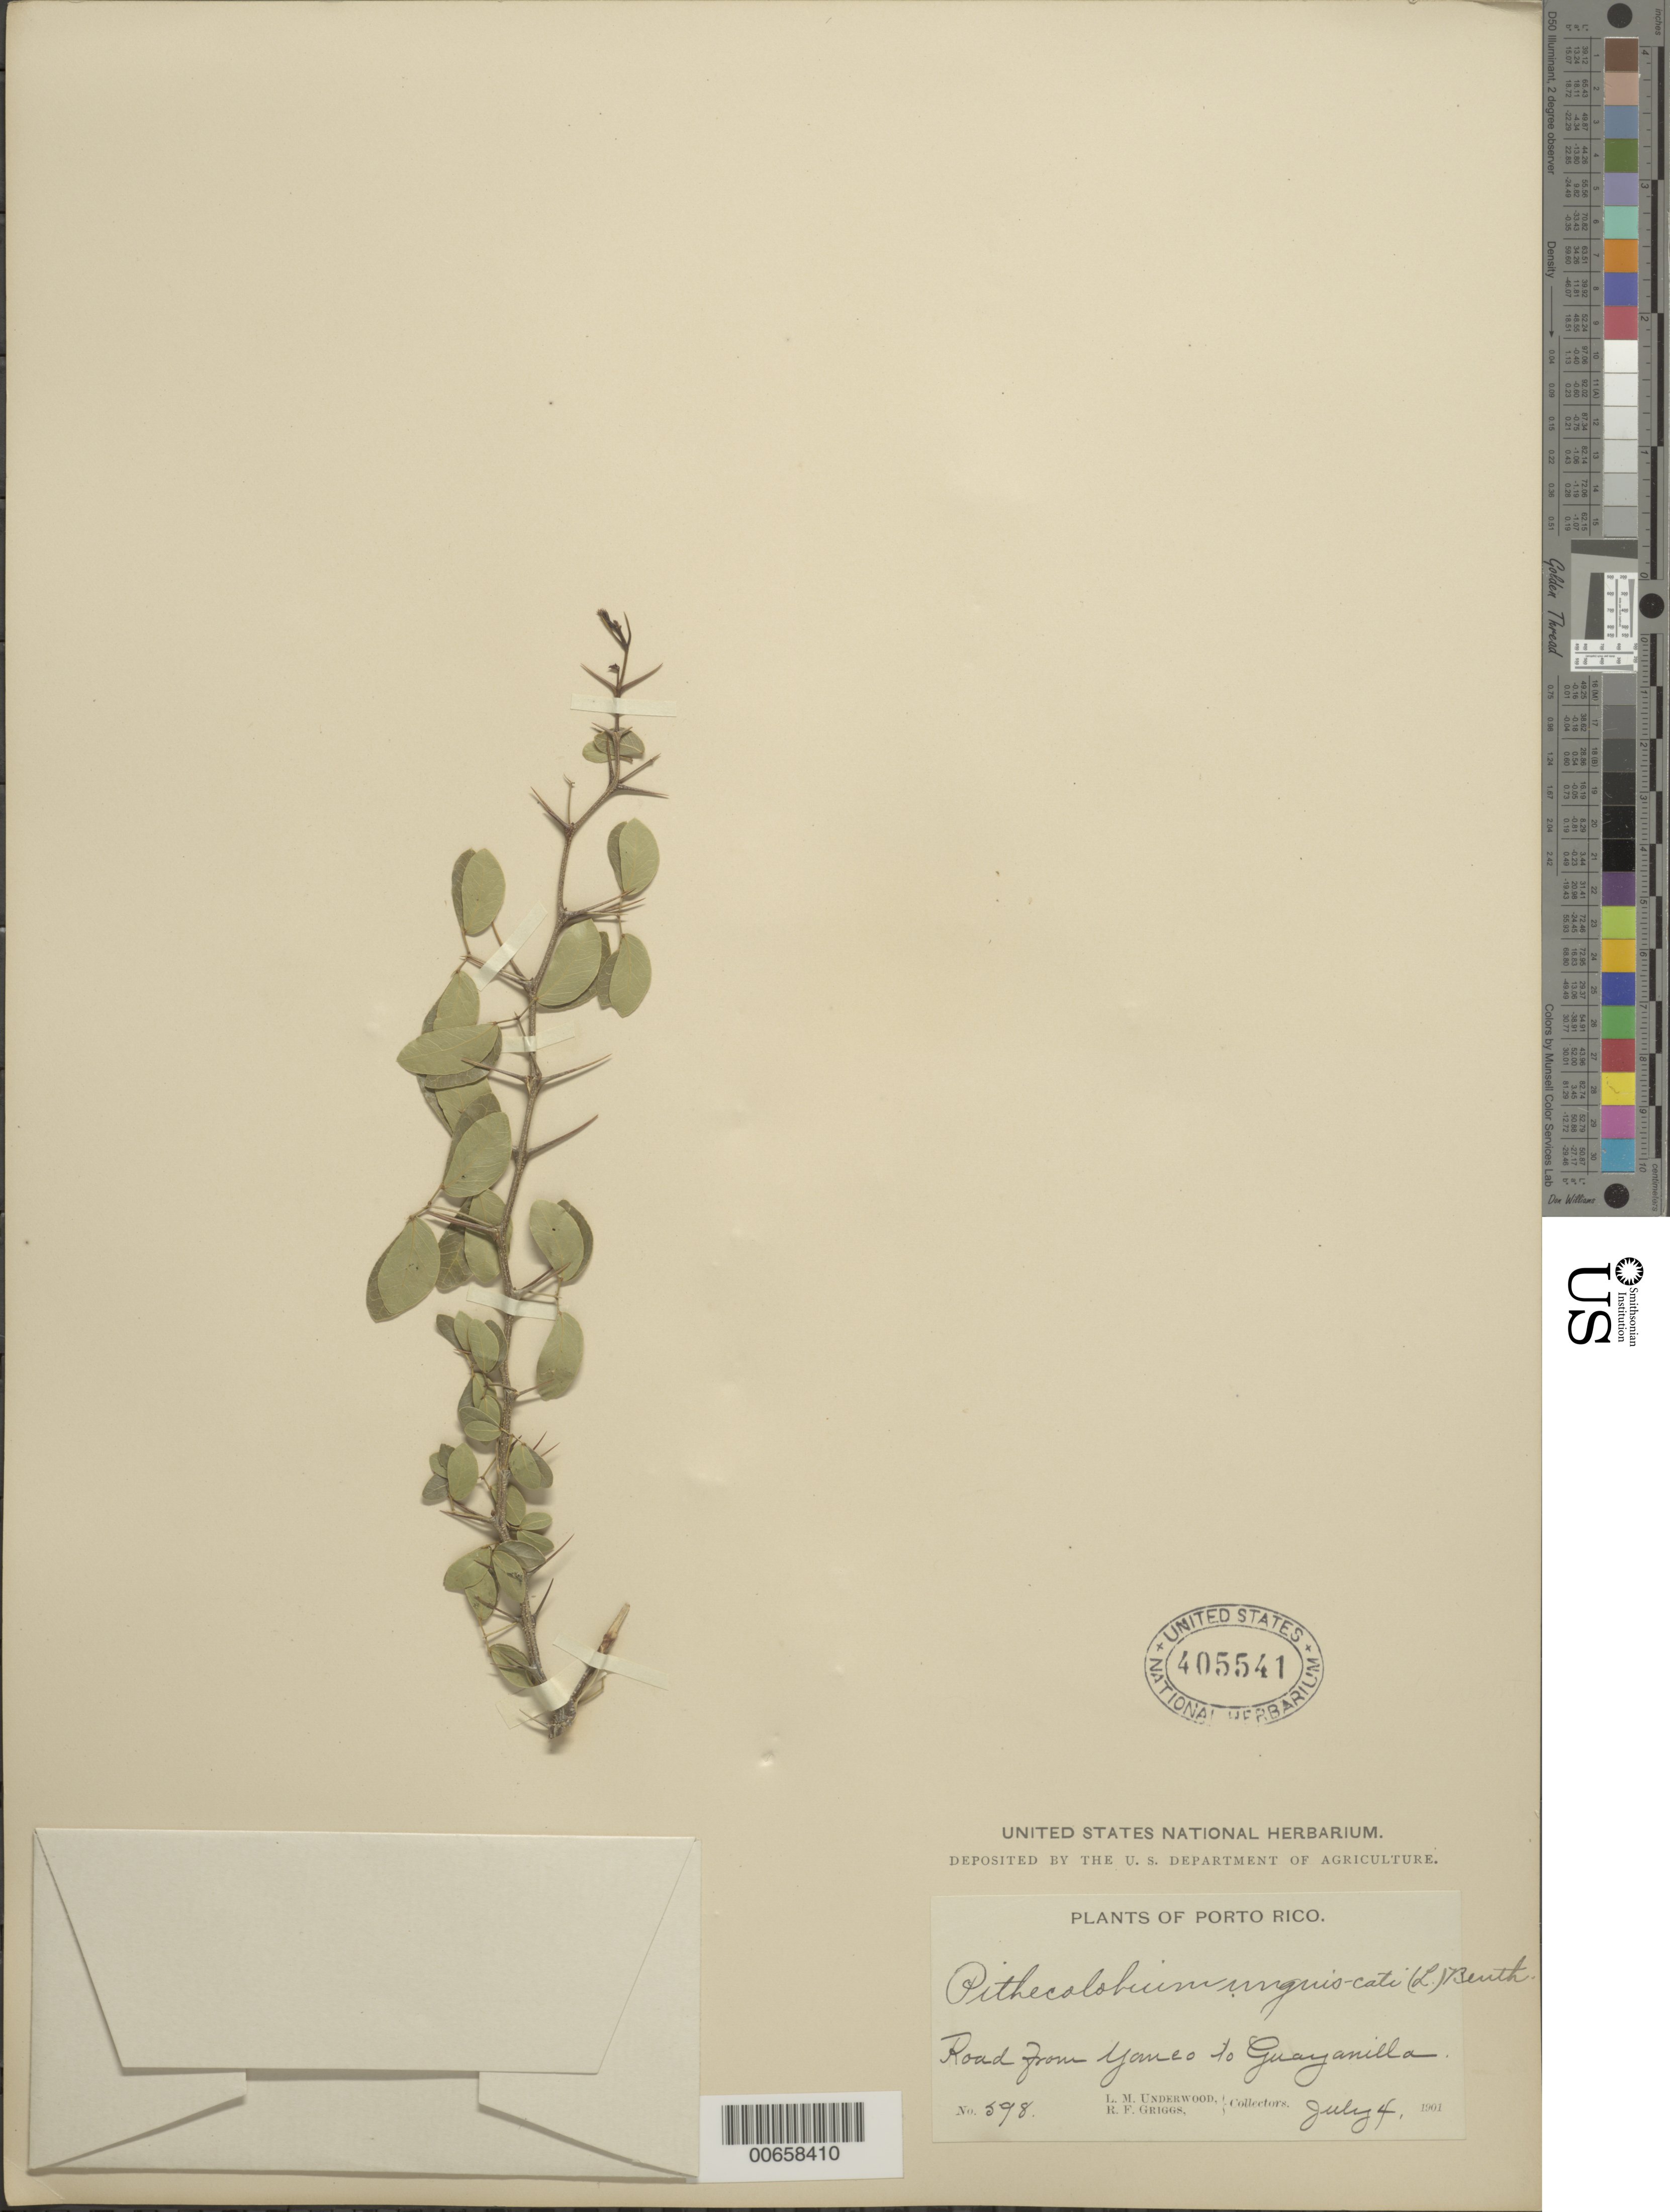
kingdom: Plantae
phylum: Tracheophyta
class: Magnoliopsida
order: Fabales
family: Fabaceae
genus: Pithecellobium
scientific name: Pithecellobium unguis-cati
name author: (L.) Benth.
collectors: L. M. Underwood & R. F. Griggs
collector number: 598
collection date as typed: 04 Jul 1901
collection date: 1901-07-04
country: Puerto Rico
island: Greater Antilles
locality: Yauco to Guayanilla, Rd from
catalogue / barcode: US 405541